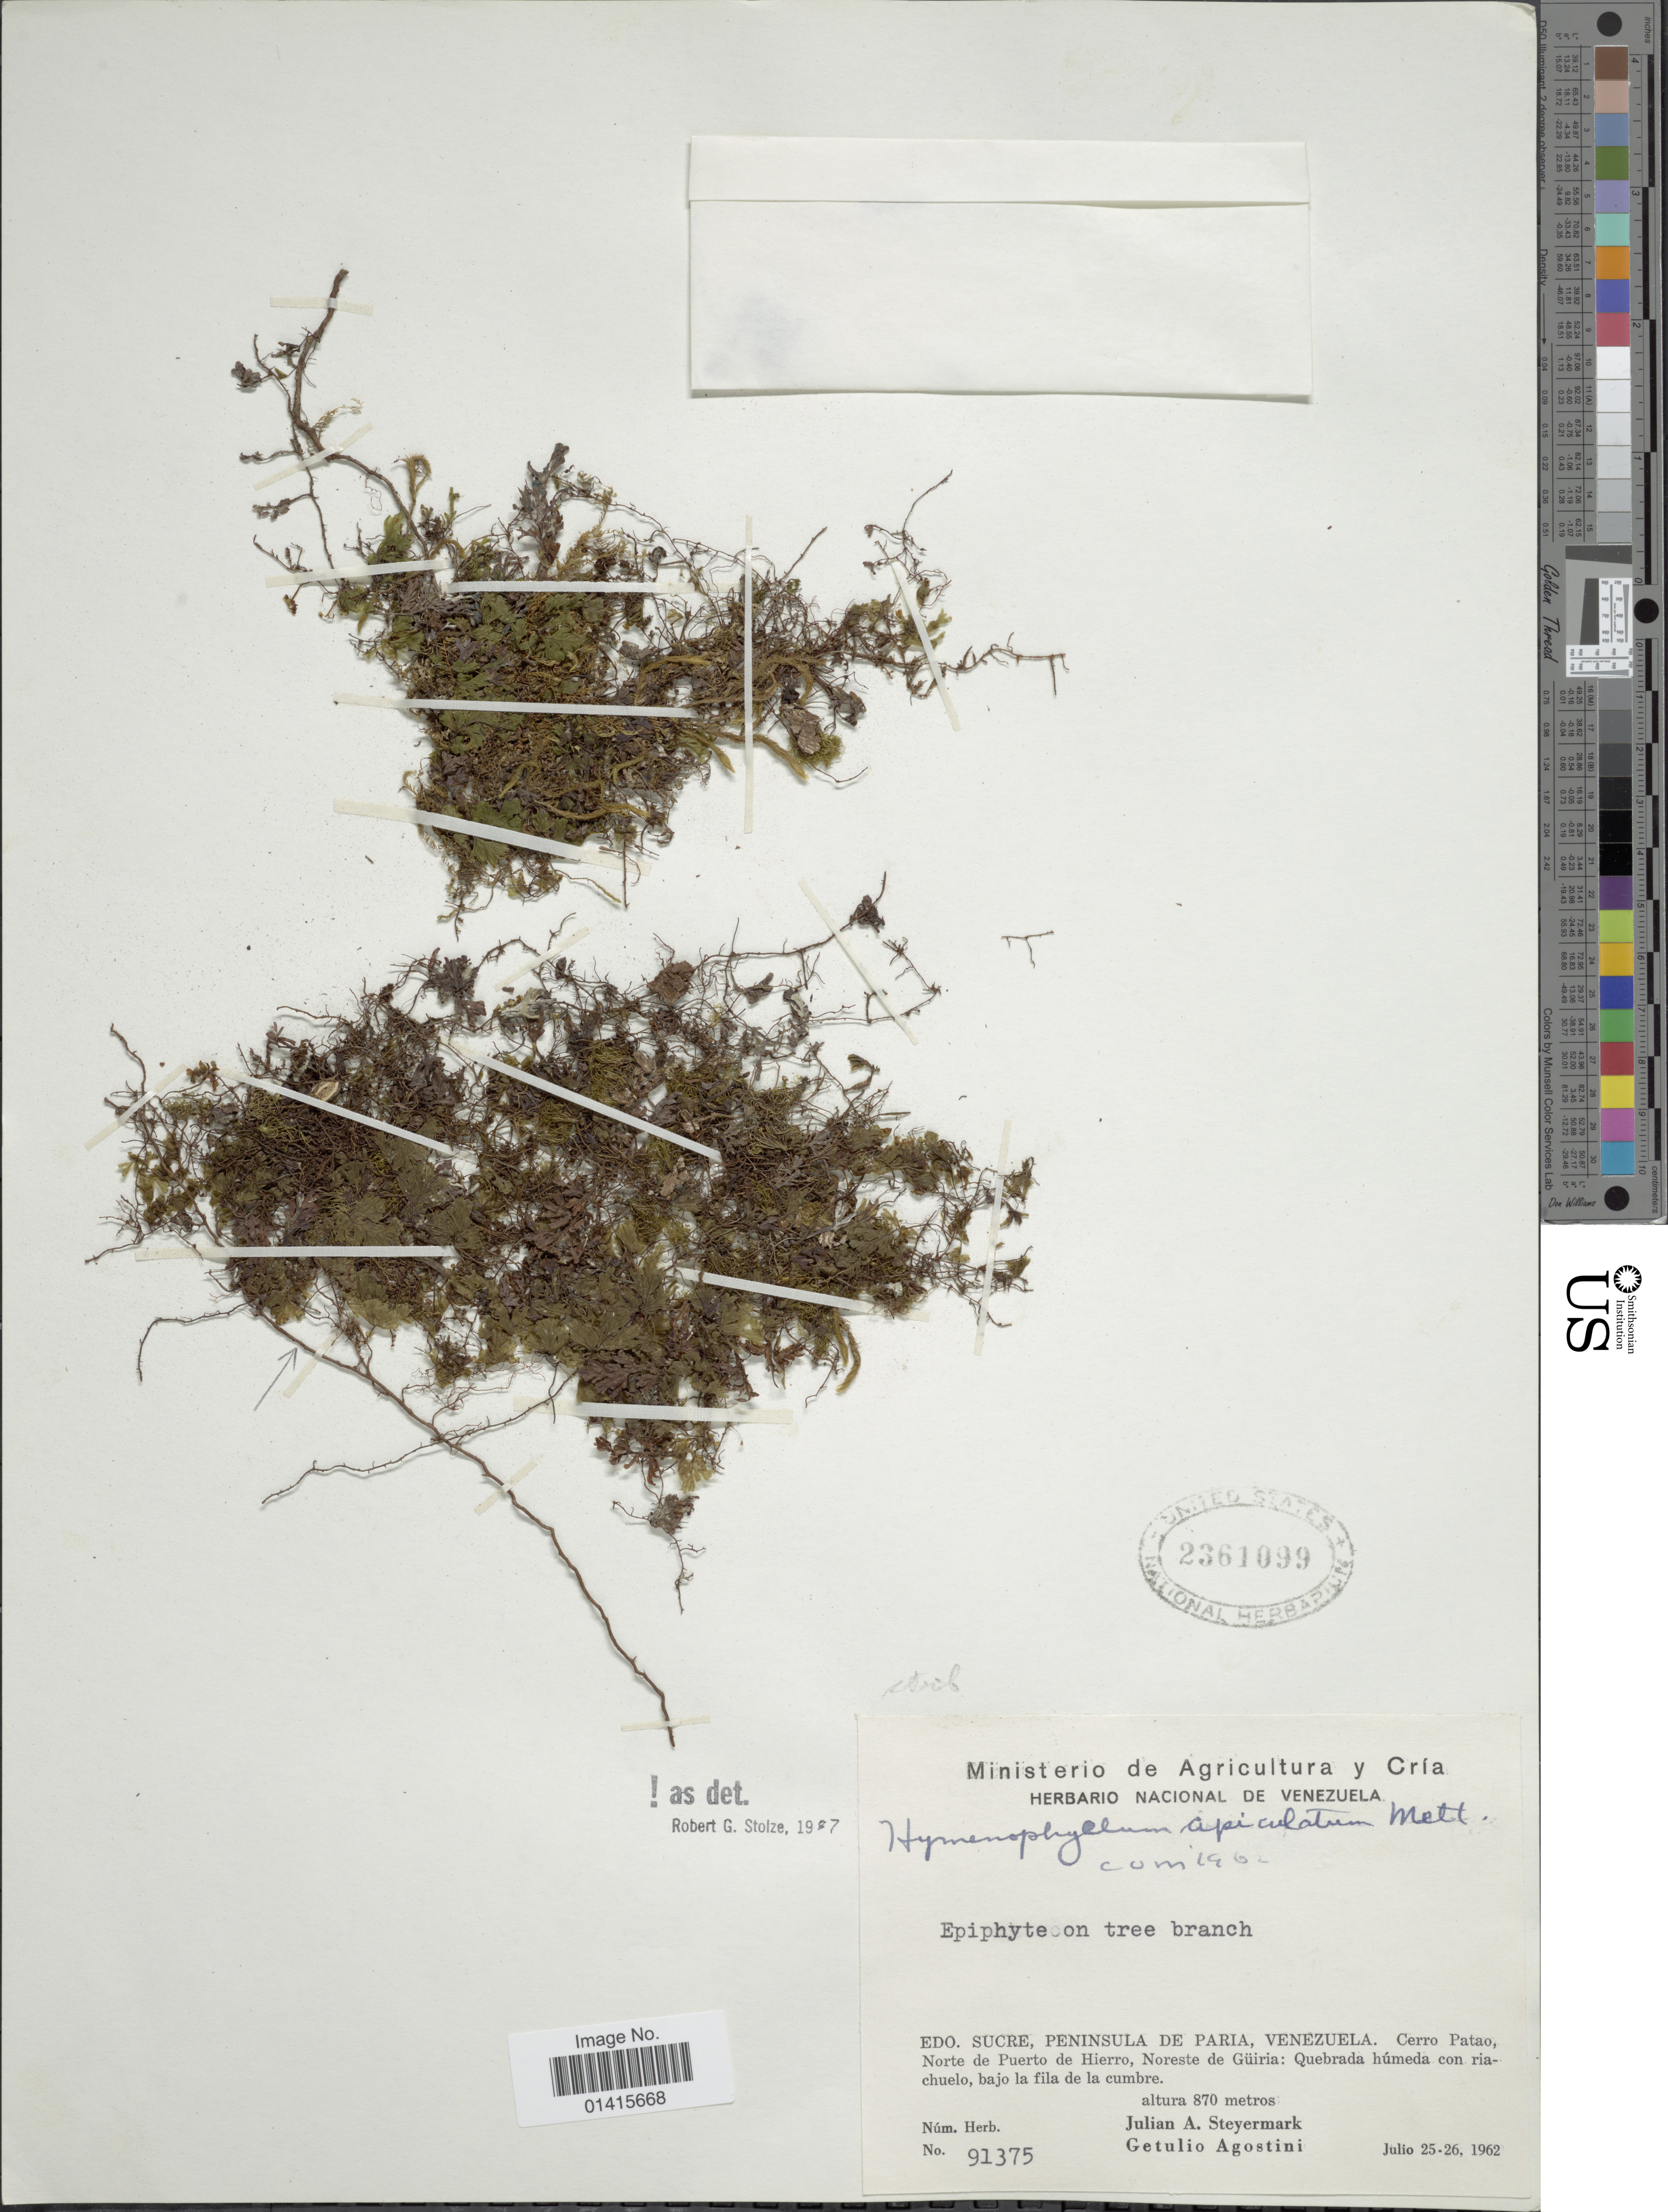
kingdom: Plantae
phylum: Tracheophyta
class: Polypodiopsida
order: Hymenophyllales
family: Hymenophyllaceae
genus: Hymenophyllum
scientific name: Hymenophyllum apiculatum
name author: Mett. ex Kuhn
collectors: J. Steyermark & G. Agostini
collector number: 91375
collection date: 1962-07-25/1962-07-26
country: Venezuela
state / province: Sucre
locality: Edo. Sucre, Peninsula de Paria,Venezuela, Cerro Patao, Norte de Puerto de Hierro, Noreste de Guria: Quebrada humeda con riachuelo, bajo la filla de la cumbre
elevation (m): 870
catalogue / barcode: US 2361099